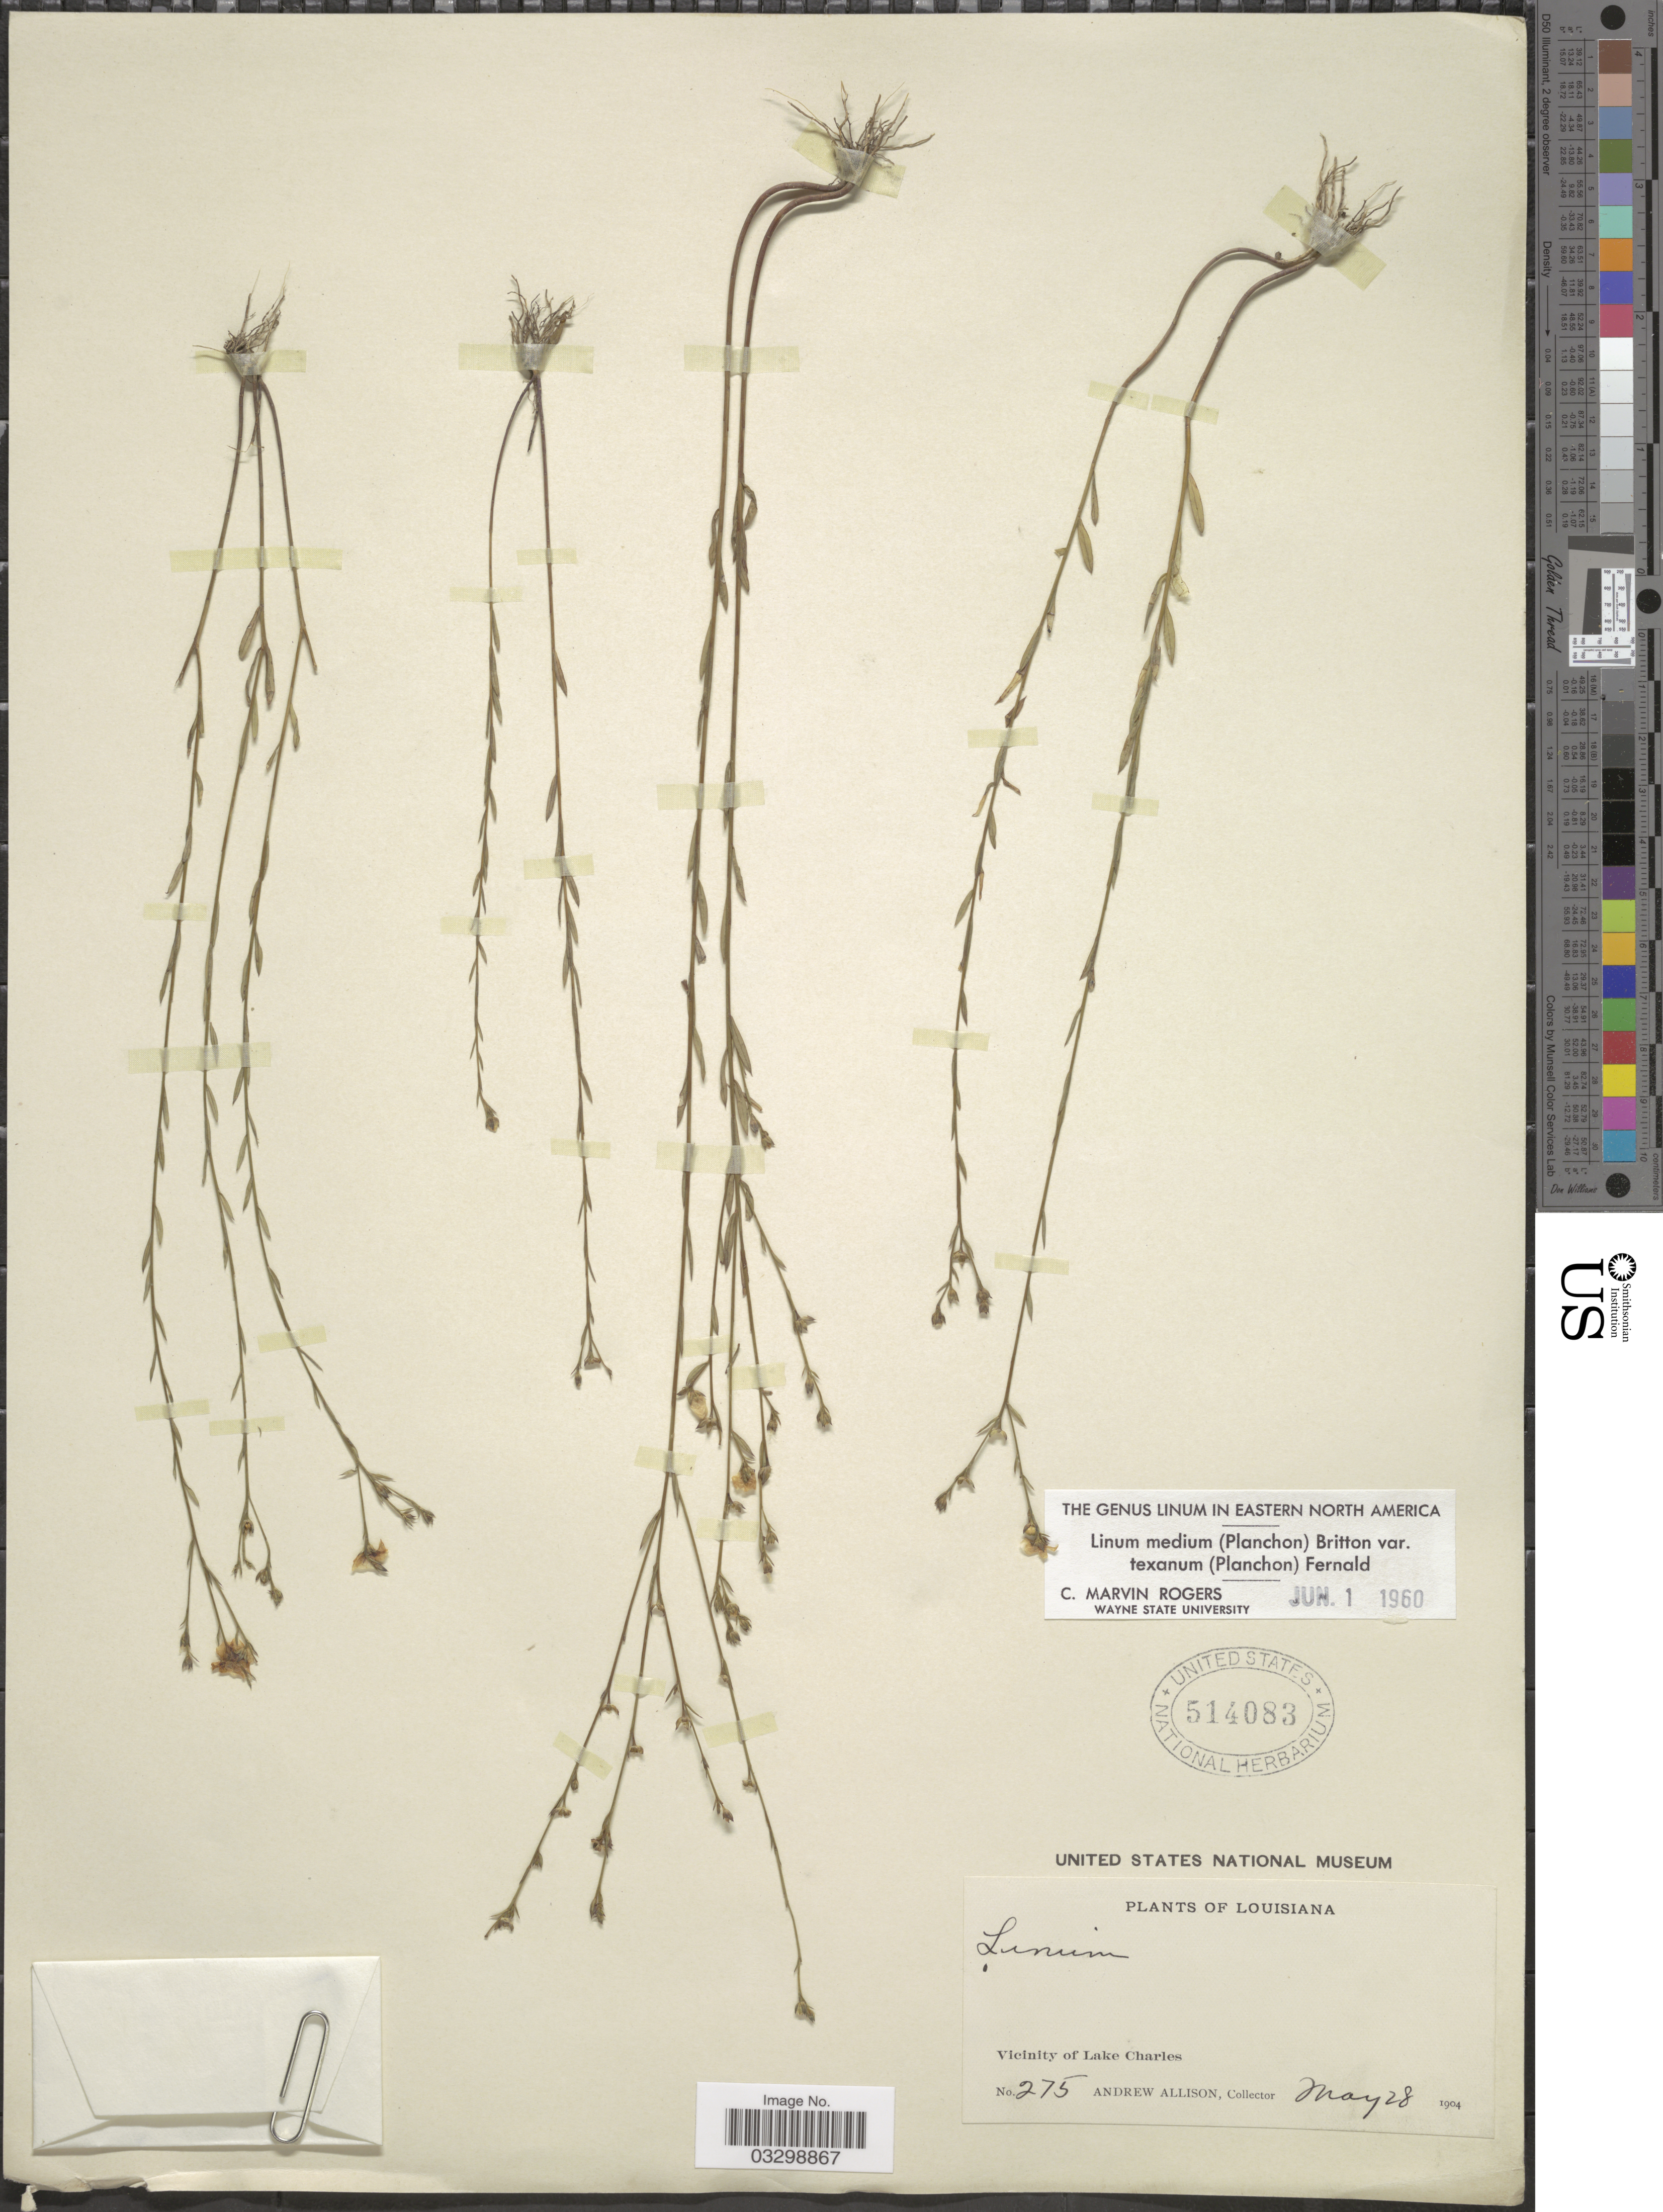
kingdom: Plantae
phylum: Tracheophyta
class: Magnoliopsida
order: Malpighiales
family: Linaceae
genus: Linum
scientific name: Linum medium var. texanum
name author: (Planch.) Fernald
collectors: A. Allison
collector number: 275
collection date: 1904-05-28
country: United States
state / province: Louisiana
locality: Vicinity of Lake Charles.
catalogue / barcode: US 514083